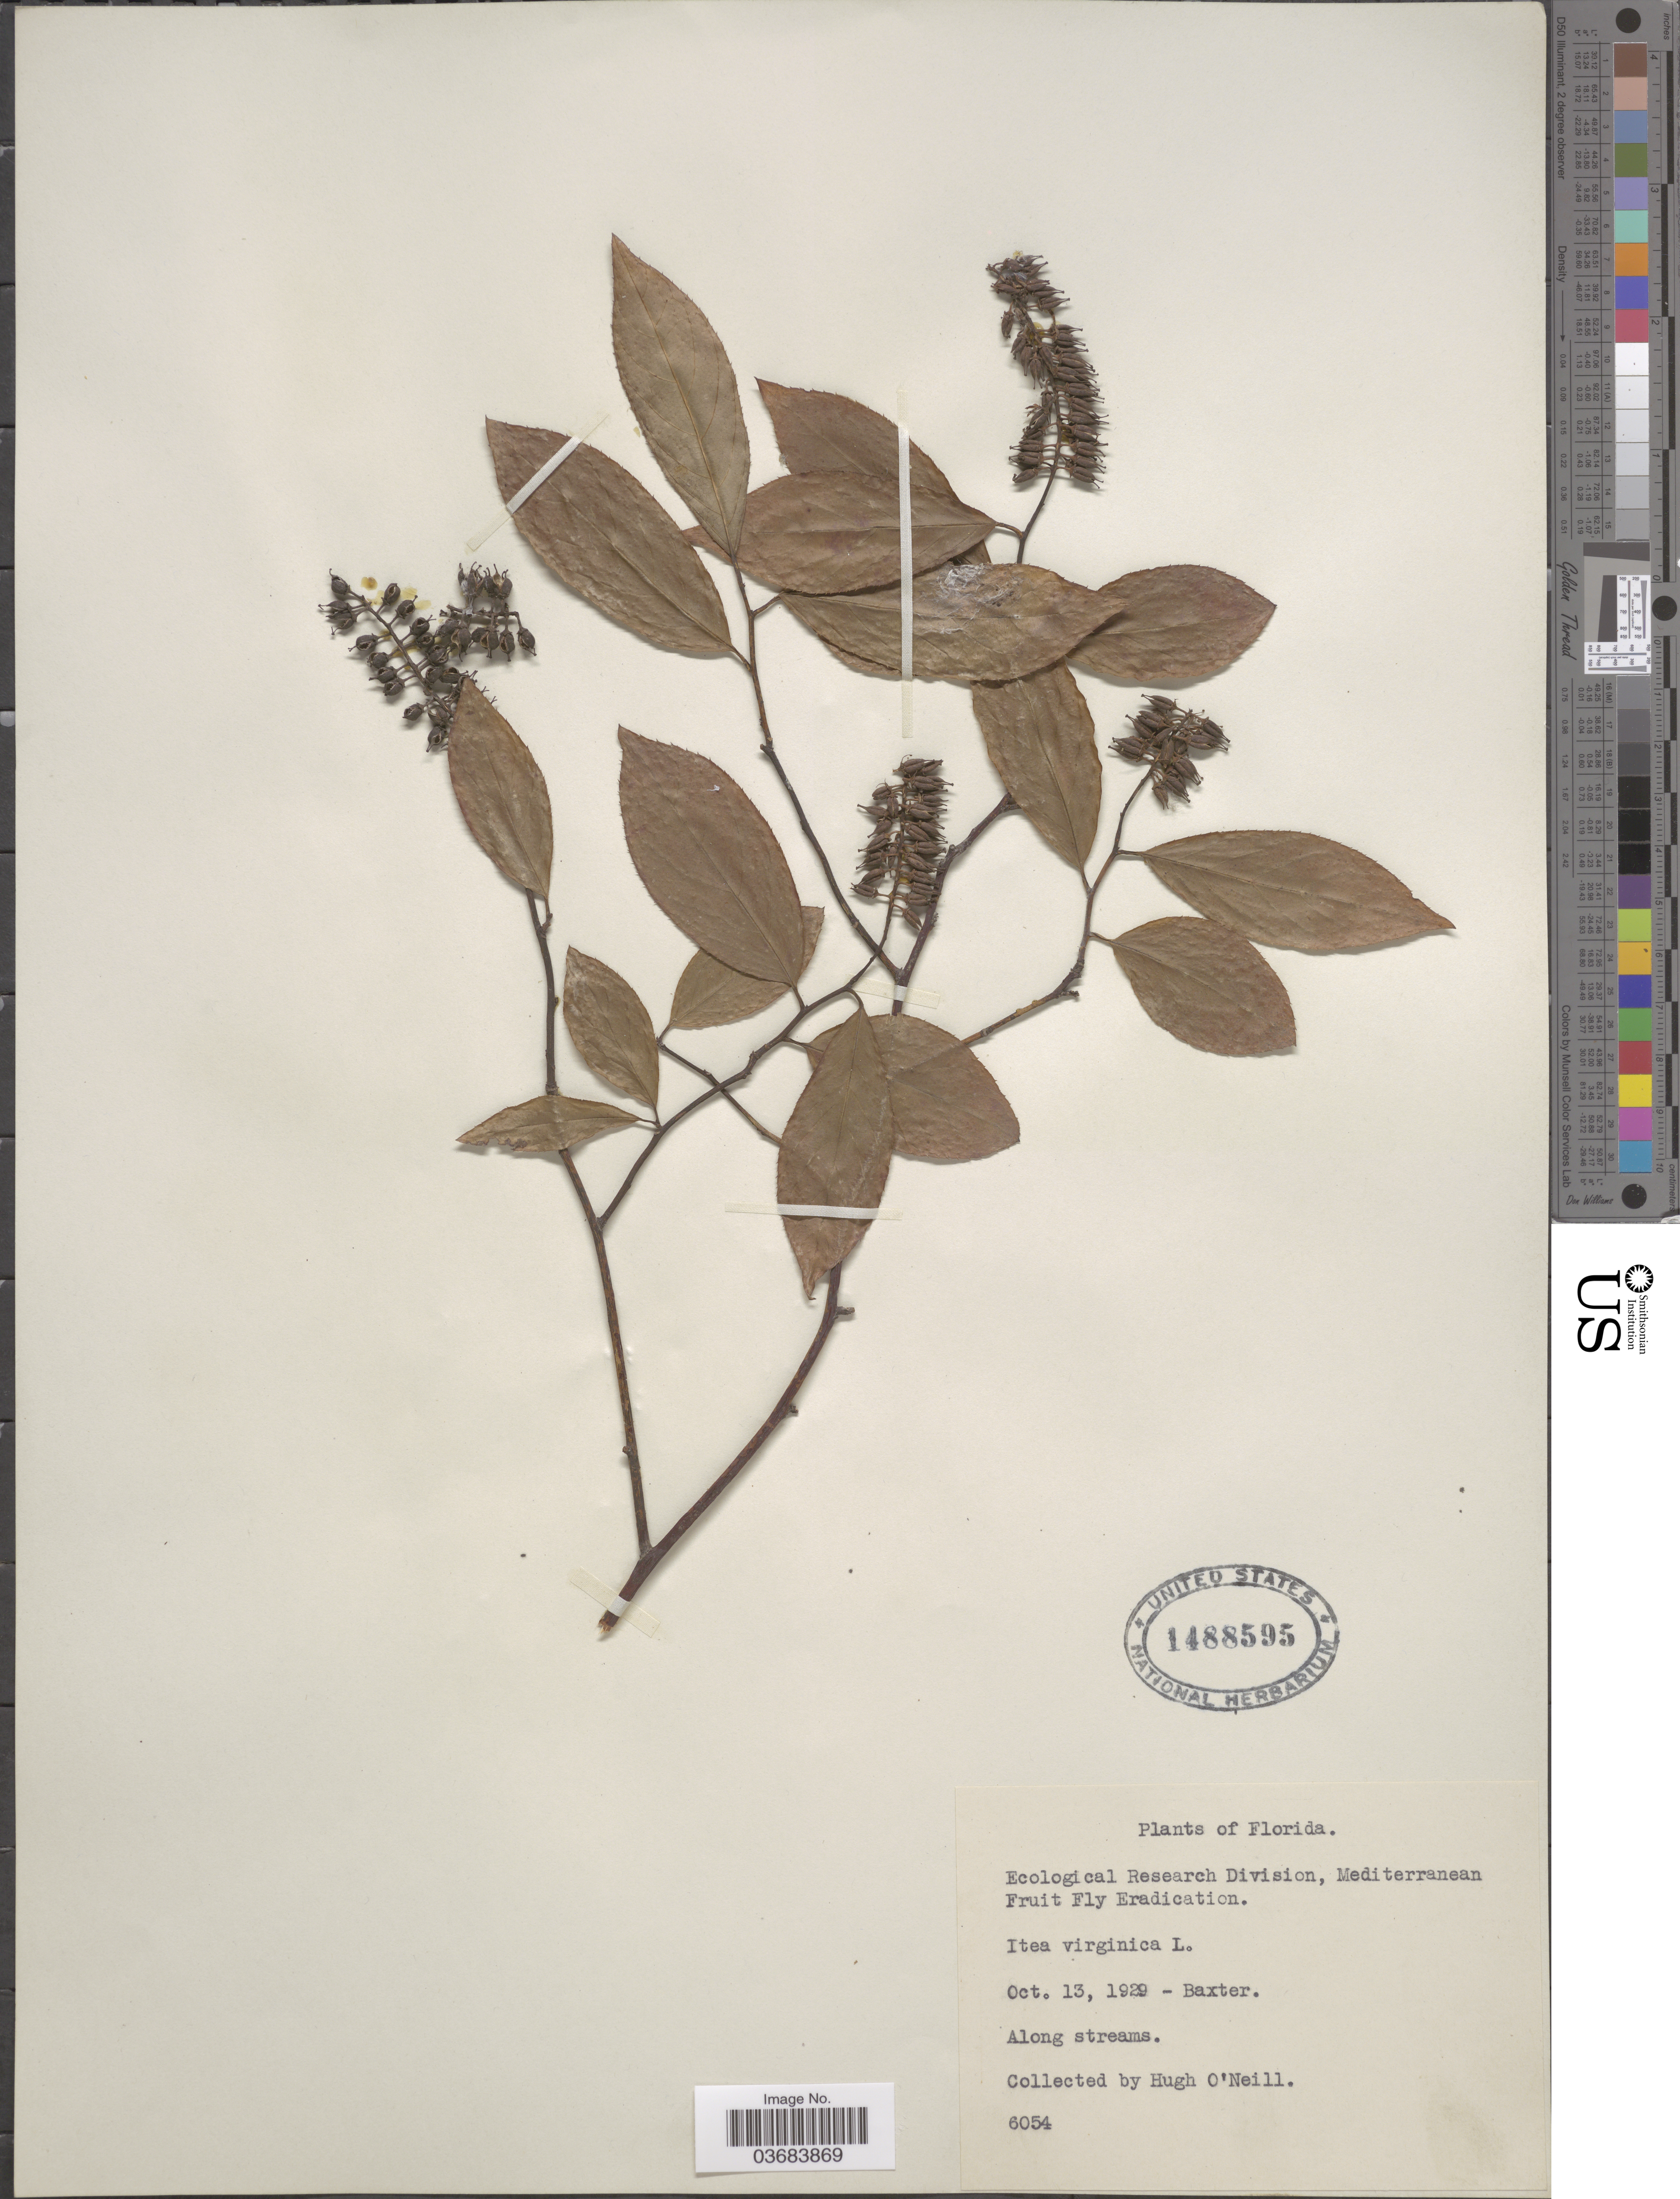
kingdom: Plantae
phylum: Tracheophyta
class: Magnoliopsida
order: Saxifragales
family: Iteaceae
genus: Itea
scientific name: Itea virginica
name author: L.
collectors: H. O'Neill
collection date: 1929-10-13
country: United States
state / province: Florida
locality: Baxter.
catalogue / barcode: US 1488595